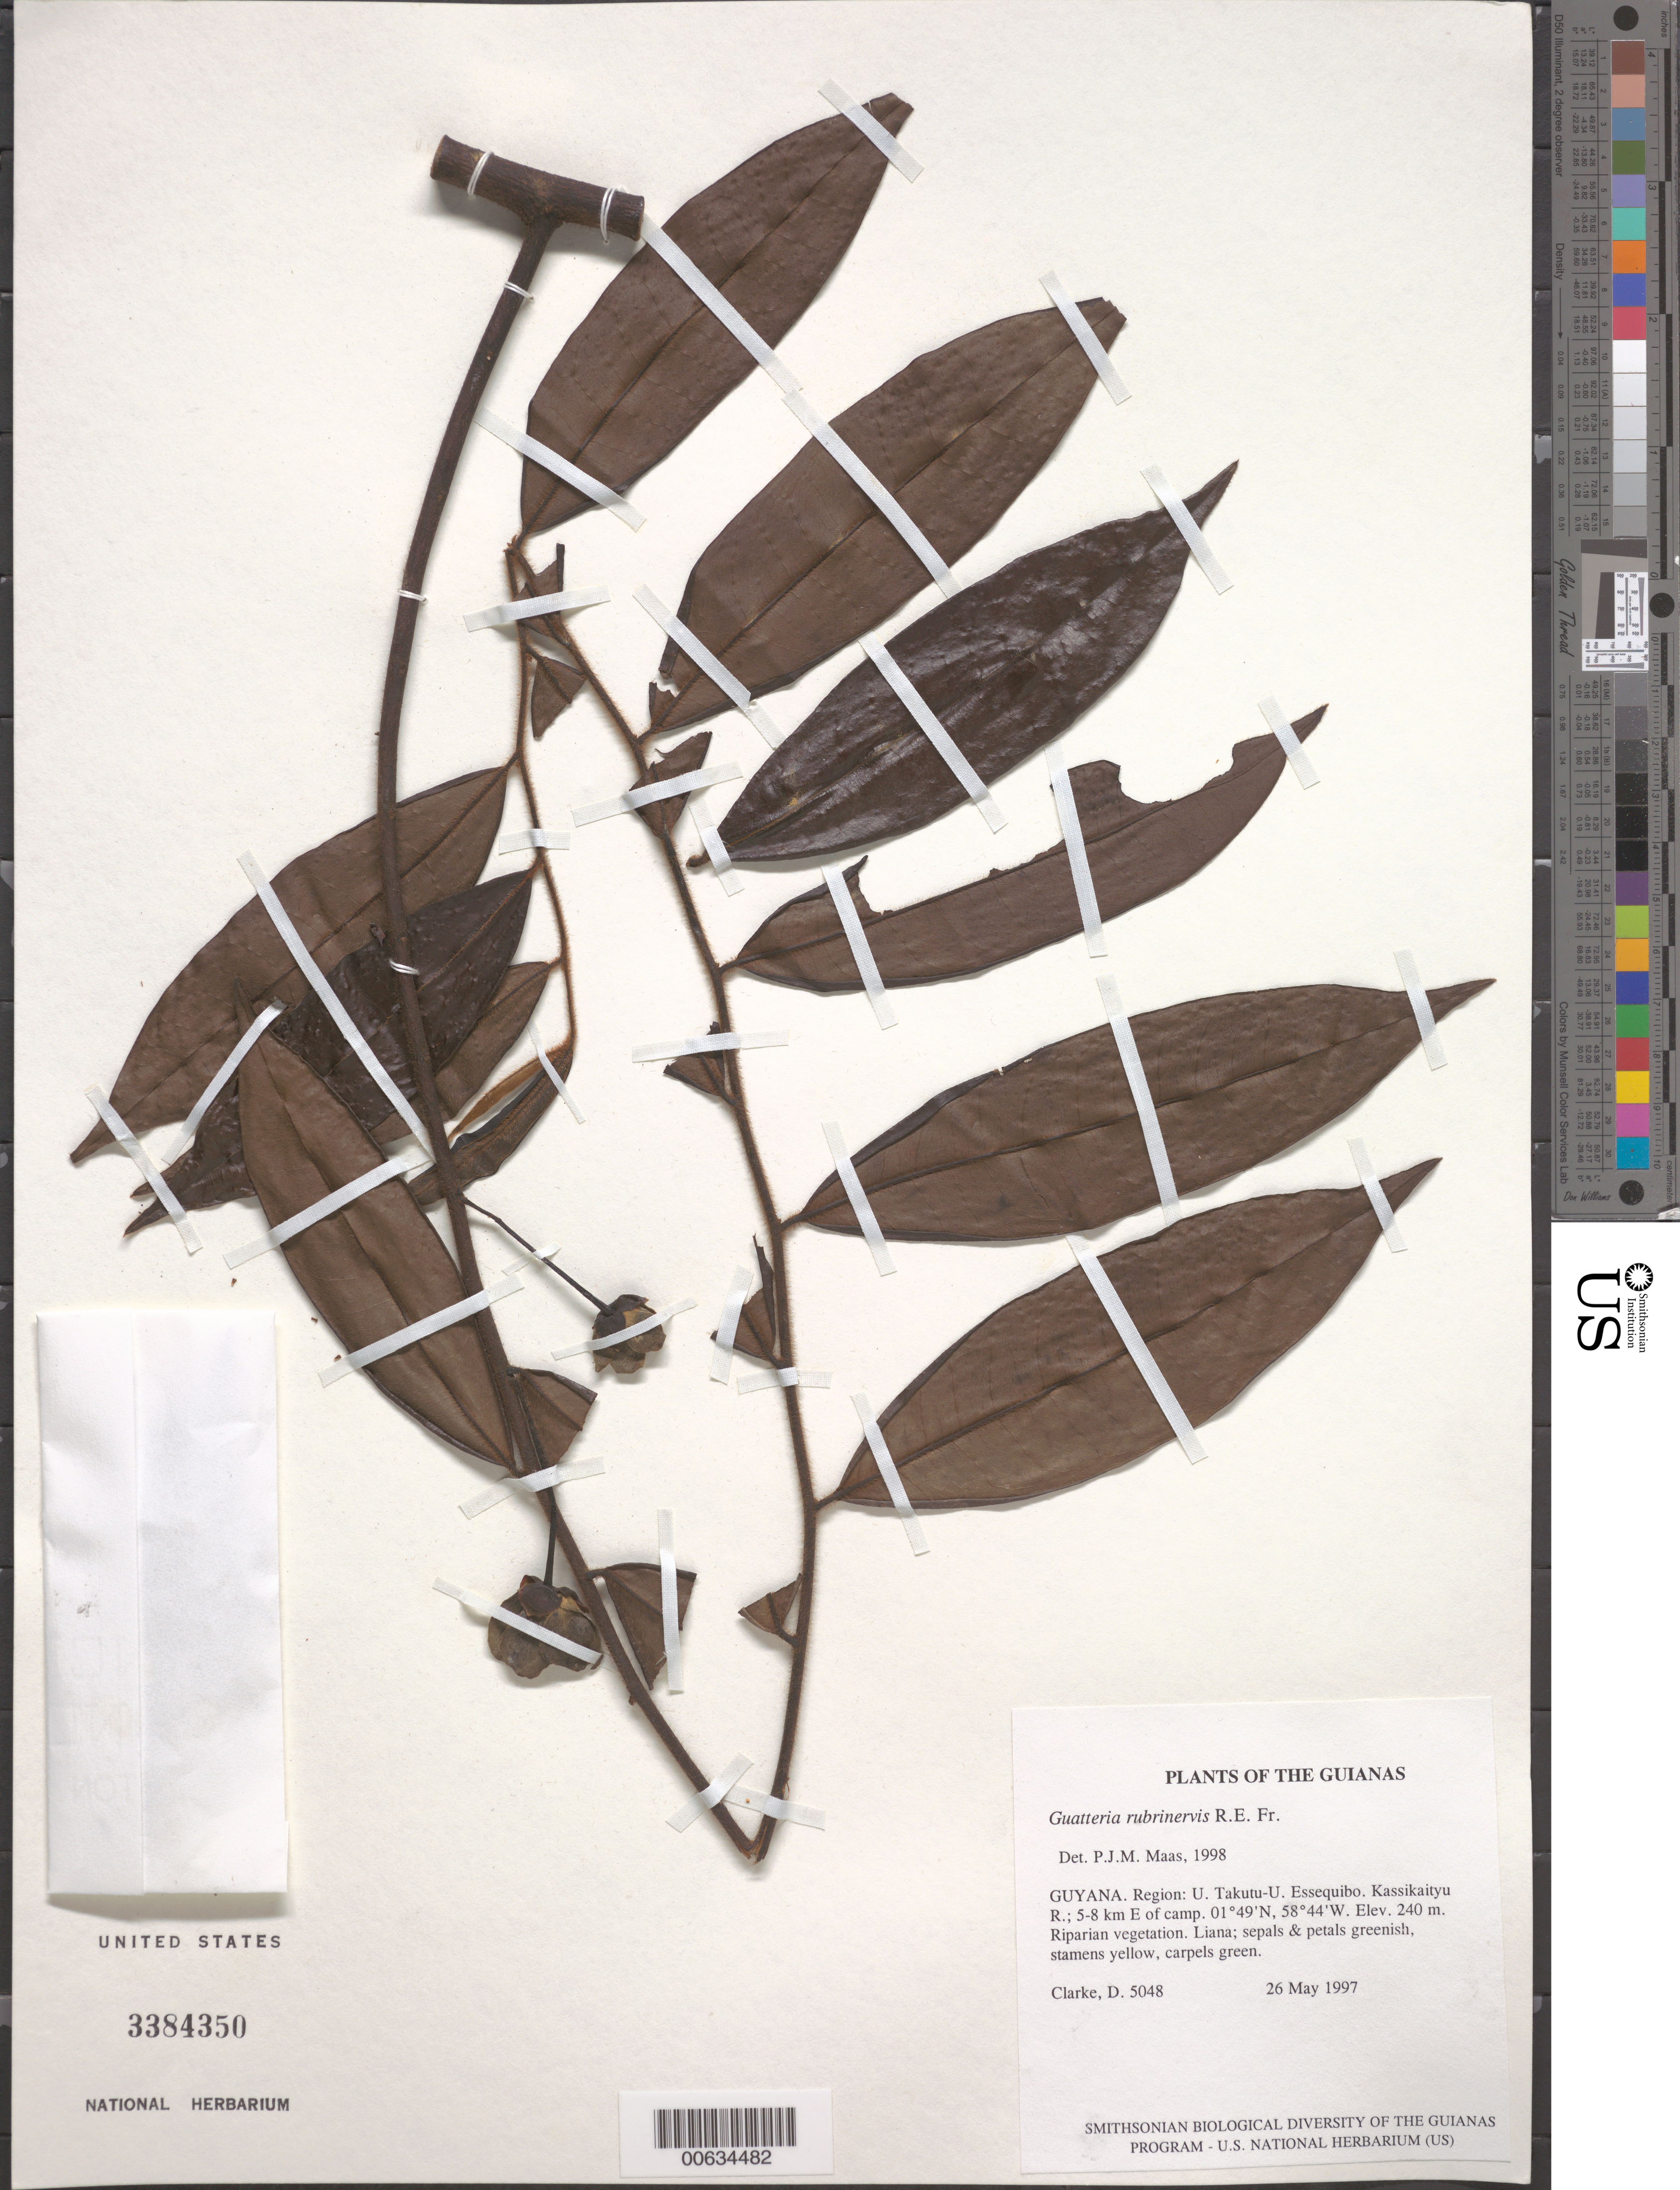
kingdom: Plantae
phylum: Tracheophyta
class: Magnoliopsida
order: Magnoliales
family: Annonaceae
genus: Guatteria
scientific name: Guatteria rubrinervis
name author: R.E. Fr.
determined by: Maas, Paul J. M.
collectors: H. D. Clarke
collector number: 5048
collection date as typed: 26 May 1997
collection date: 1997-05-26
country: Guyana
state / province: U. Takutu-U. Essequibo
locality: Kassikaityu R.; 5-8 km E of camp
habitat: Riparian vegetation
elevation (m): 240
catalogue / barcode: US 3384350